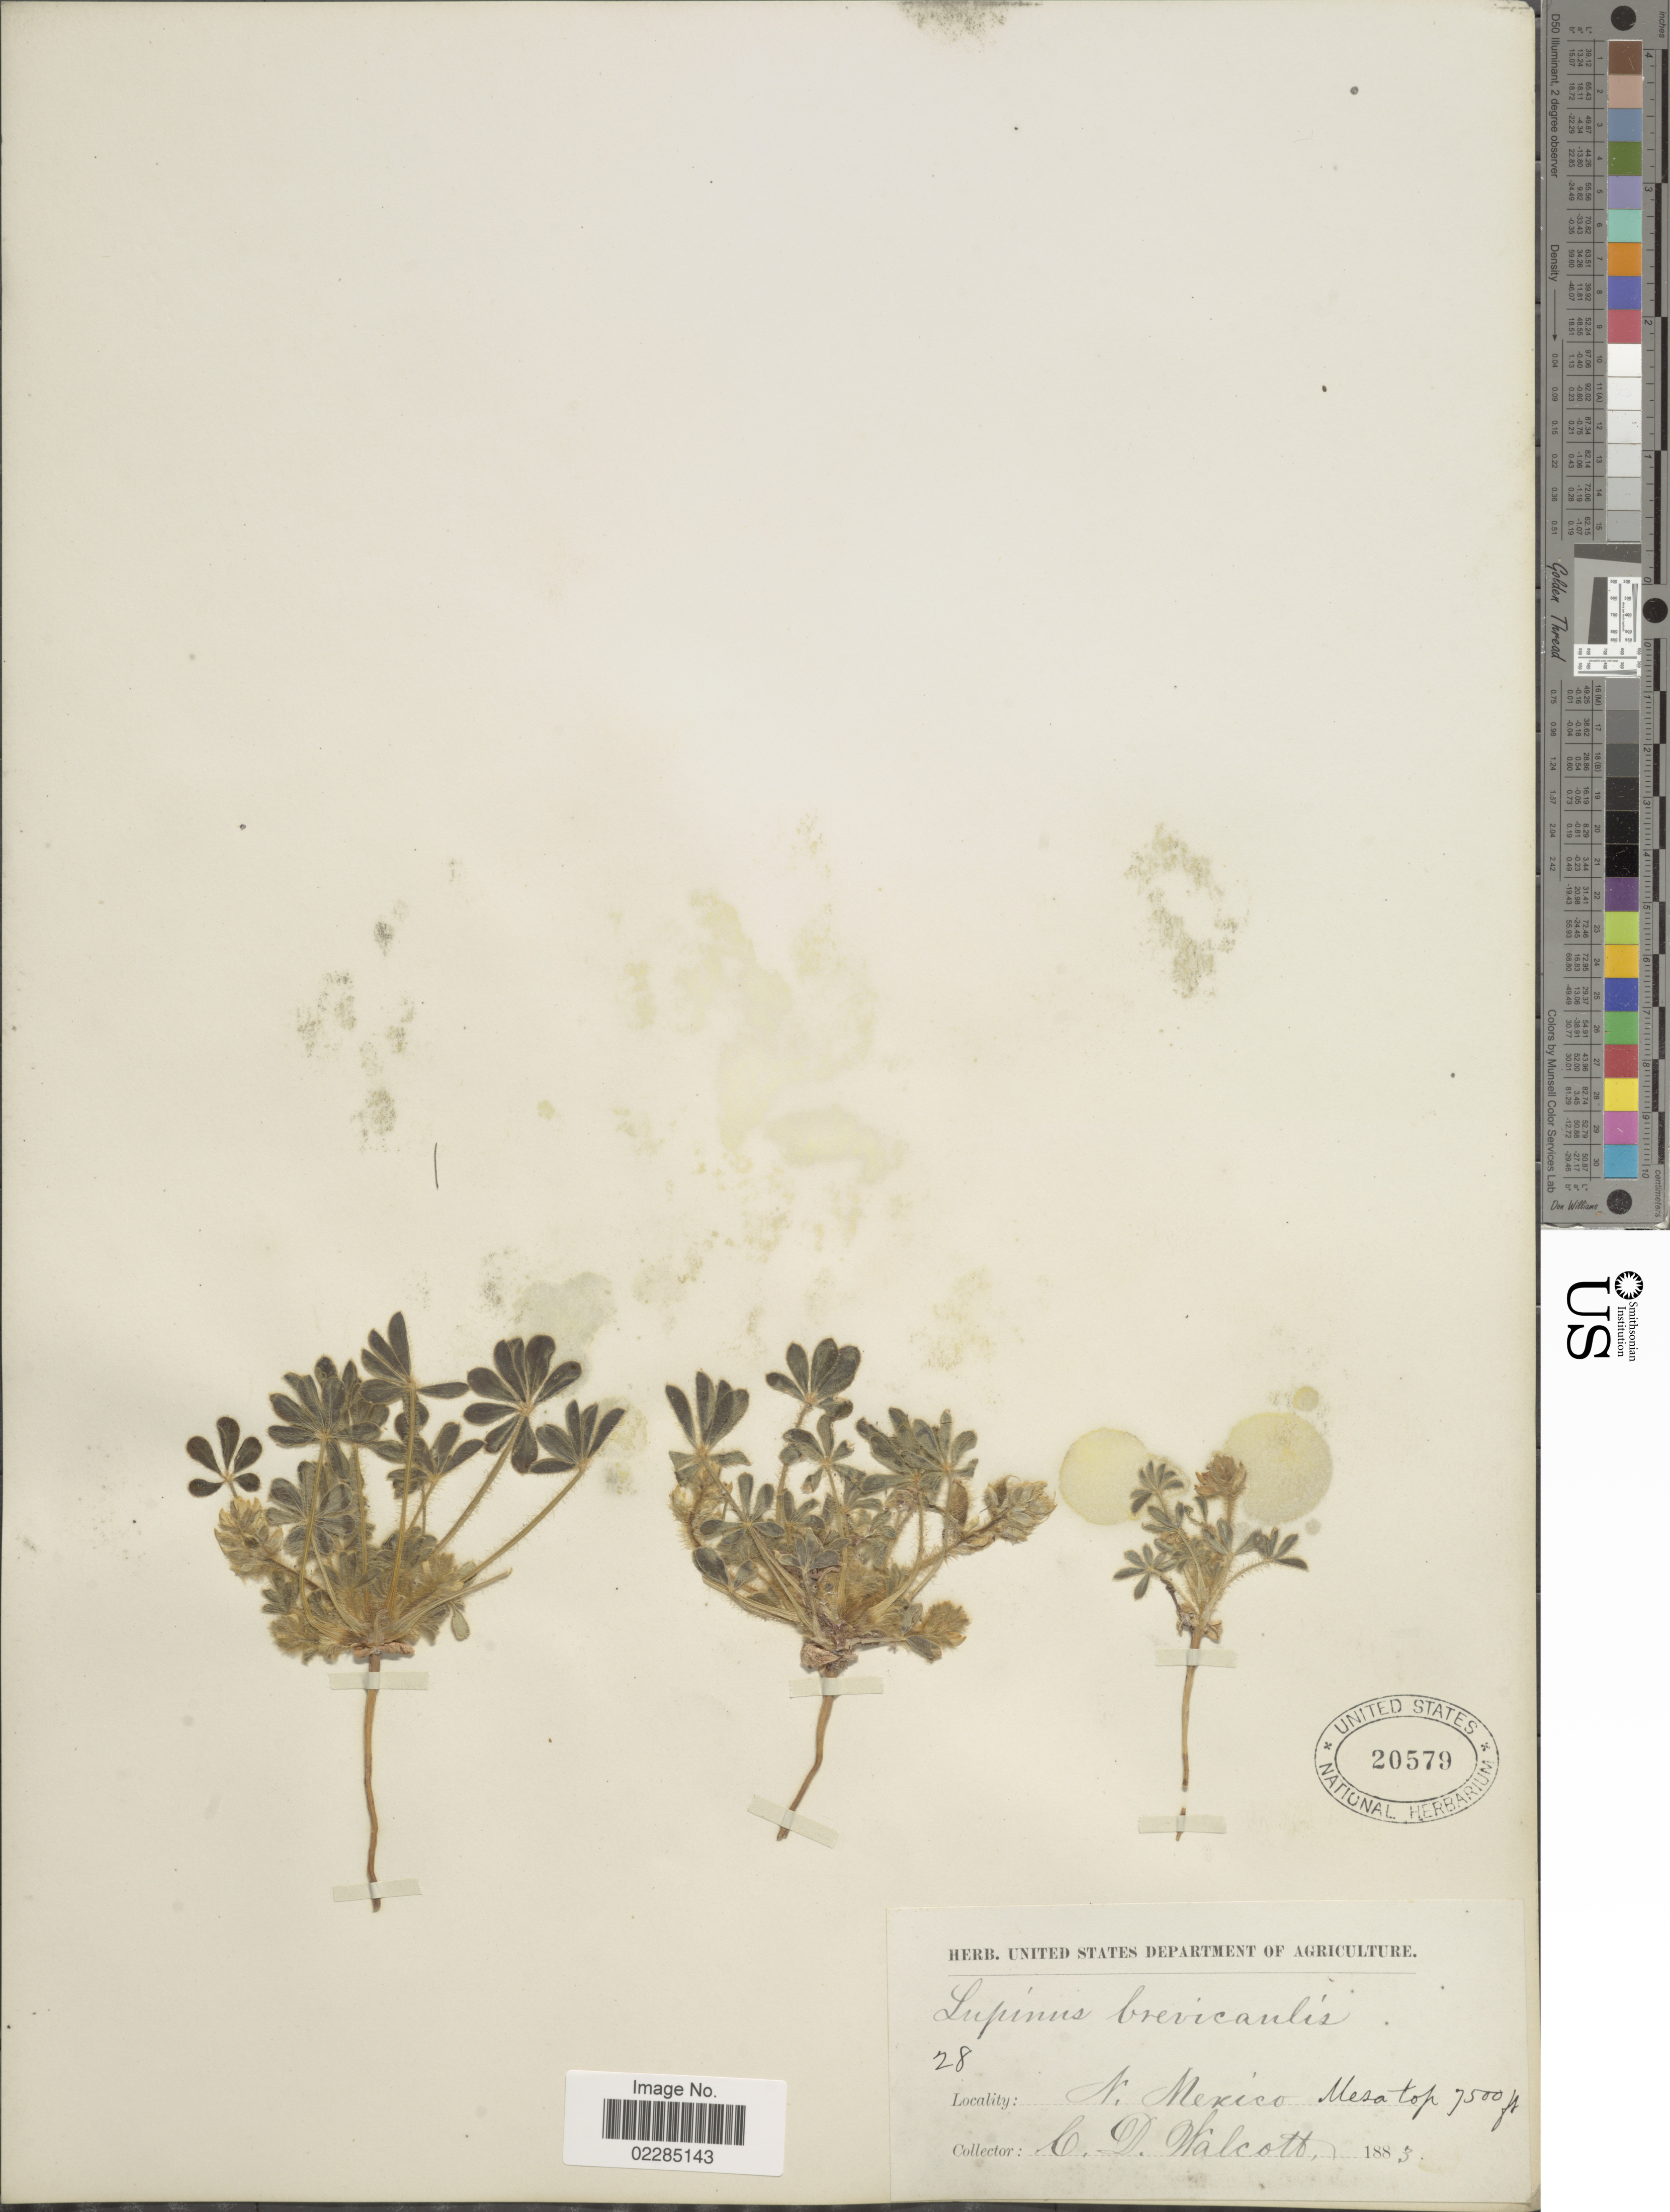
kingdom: Plantae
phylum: Tracheophyta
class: Magnoliopsida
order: Fabales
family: Fabaceae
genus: Lupinus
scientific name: Lupinus dispersus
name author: A. Heller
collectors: C. Walcott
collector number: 28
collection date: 1885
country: United States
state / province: New Mexico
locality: Mesa top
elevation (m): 2286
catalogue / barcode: US 20579